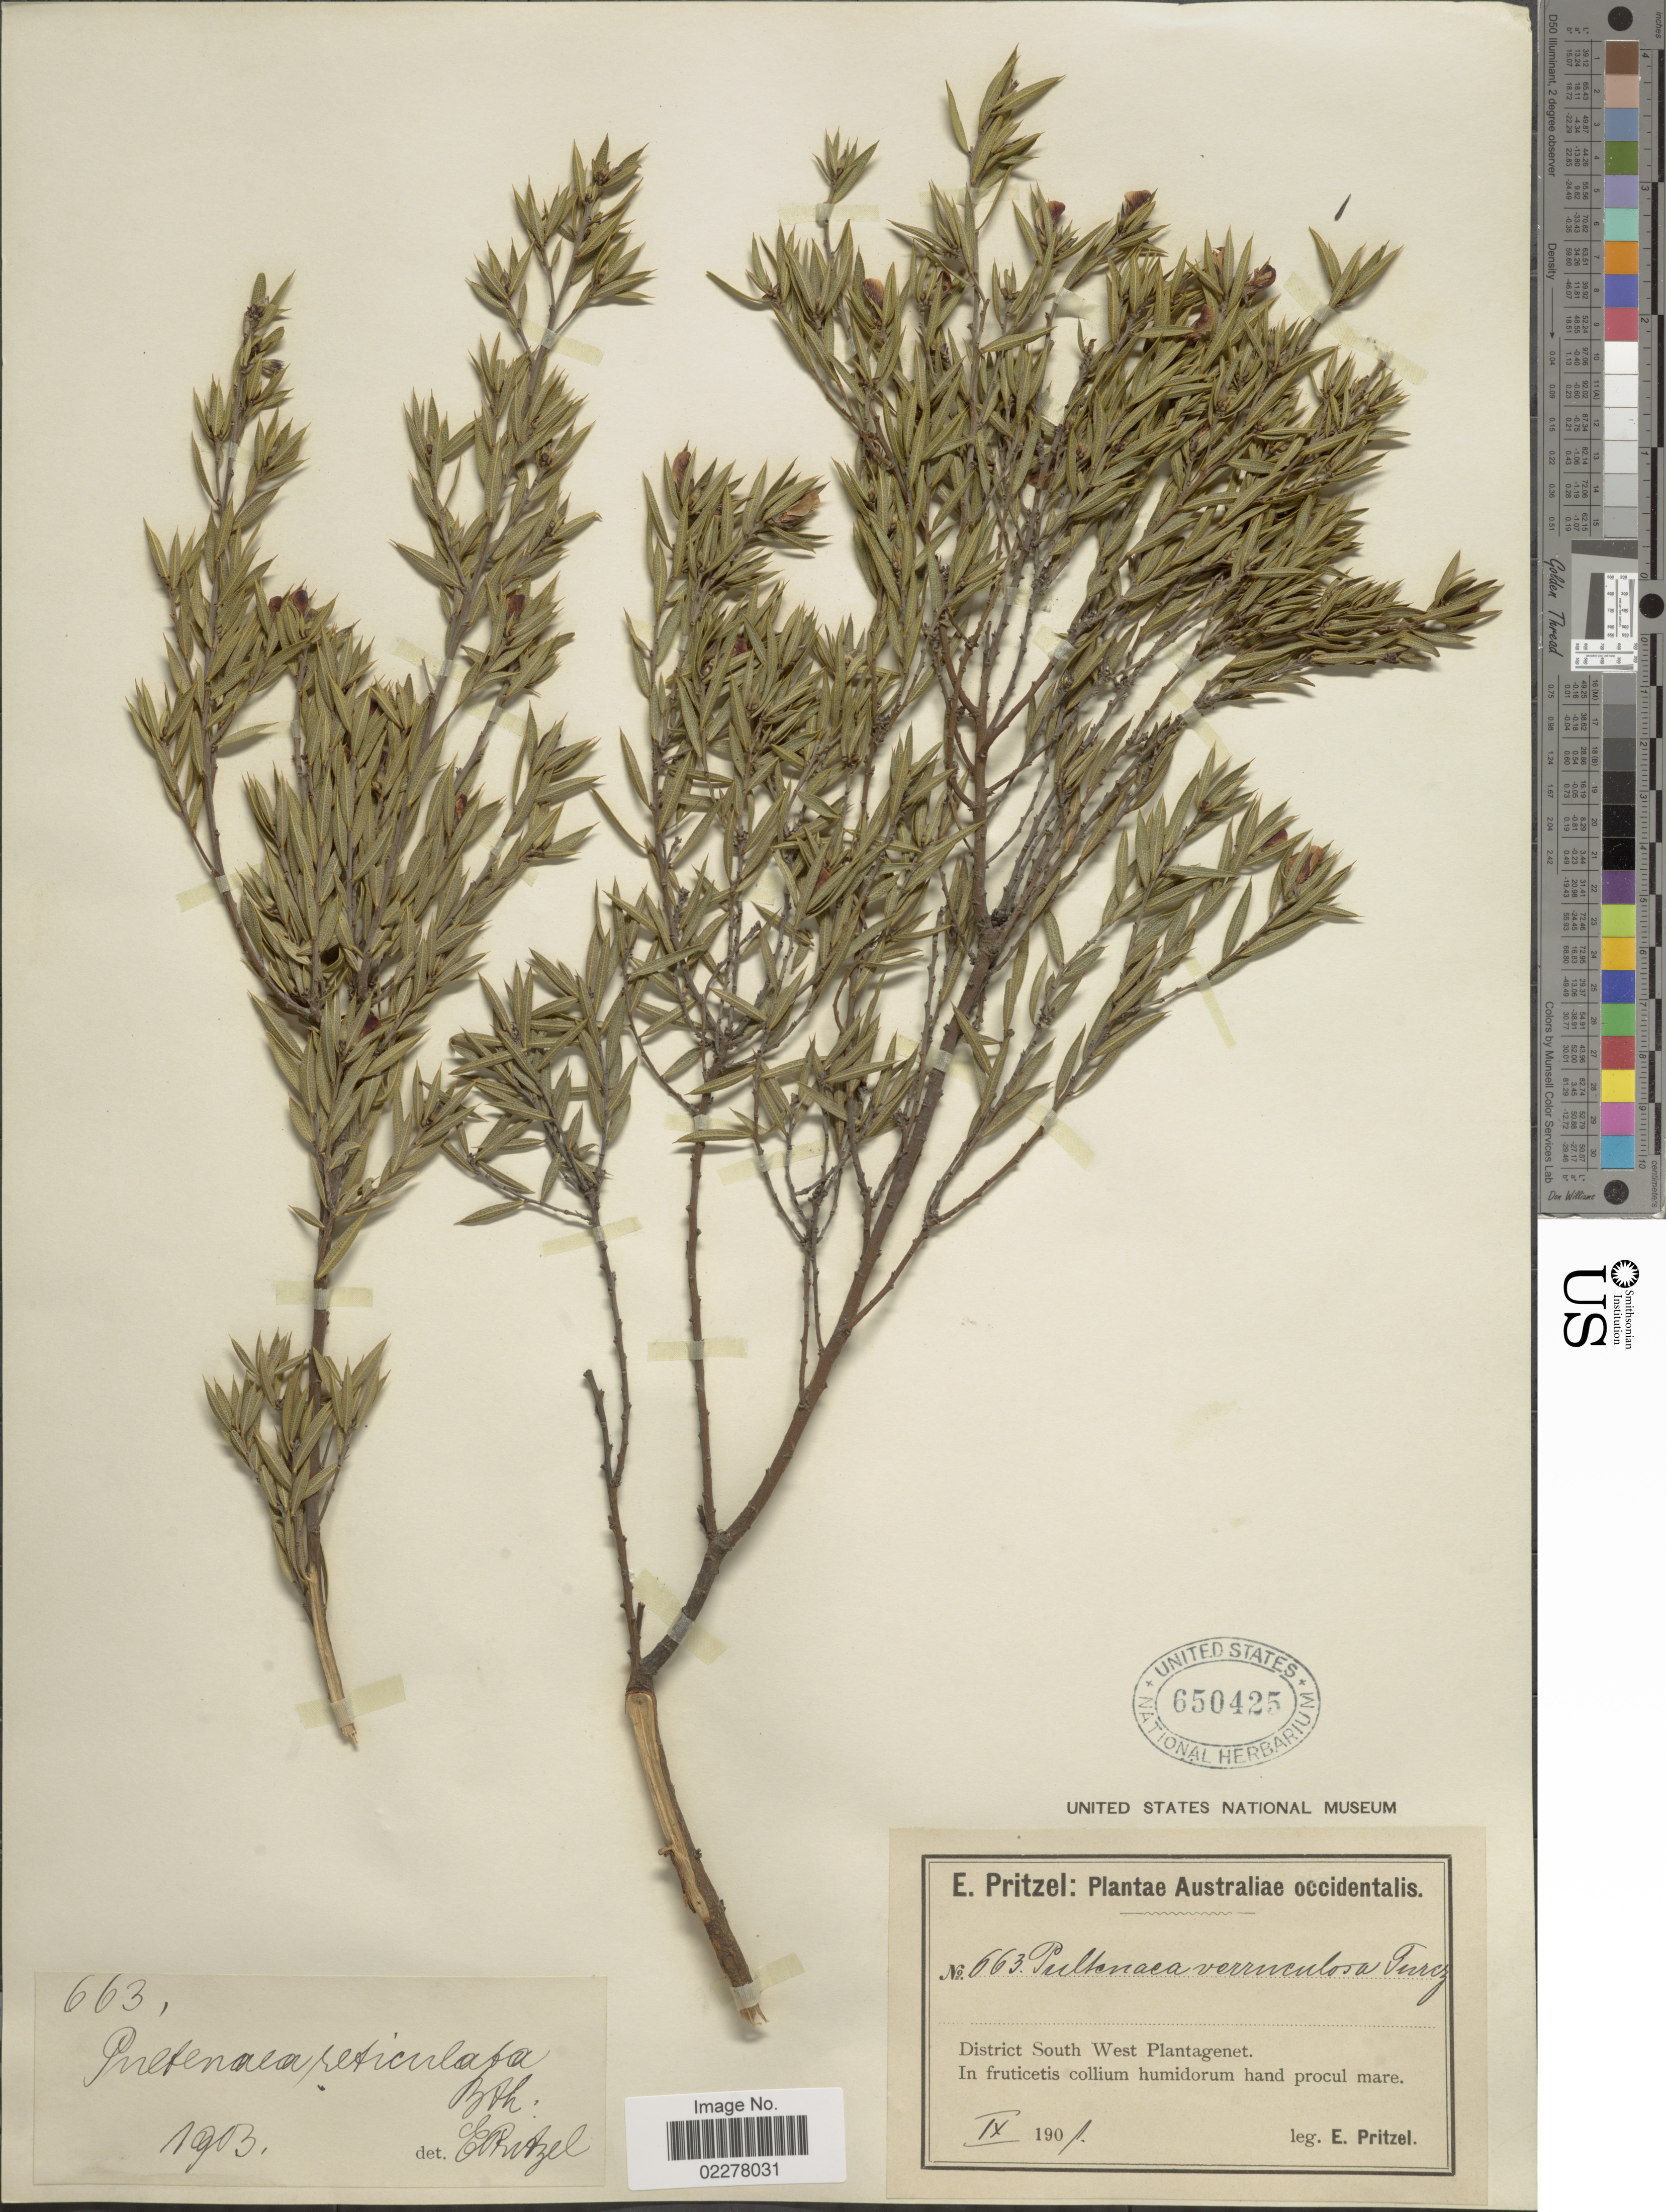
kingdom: Plantae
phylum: Tracheophyta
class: Magnoliopsida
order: Fabales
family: Fabaceae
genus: Pultenaea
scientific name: Pultenaea reticulata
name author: Benth.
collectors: E. G. Pritzel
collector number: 663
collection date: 1901-09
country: Australia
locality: Australiae occidentalis. District South West Plantagenet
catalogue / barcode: US 650425